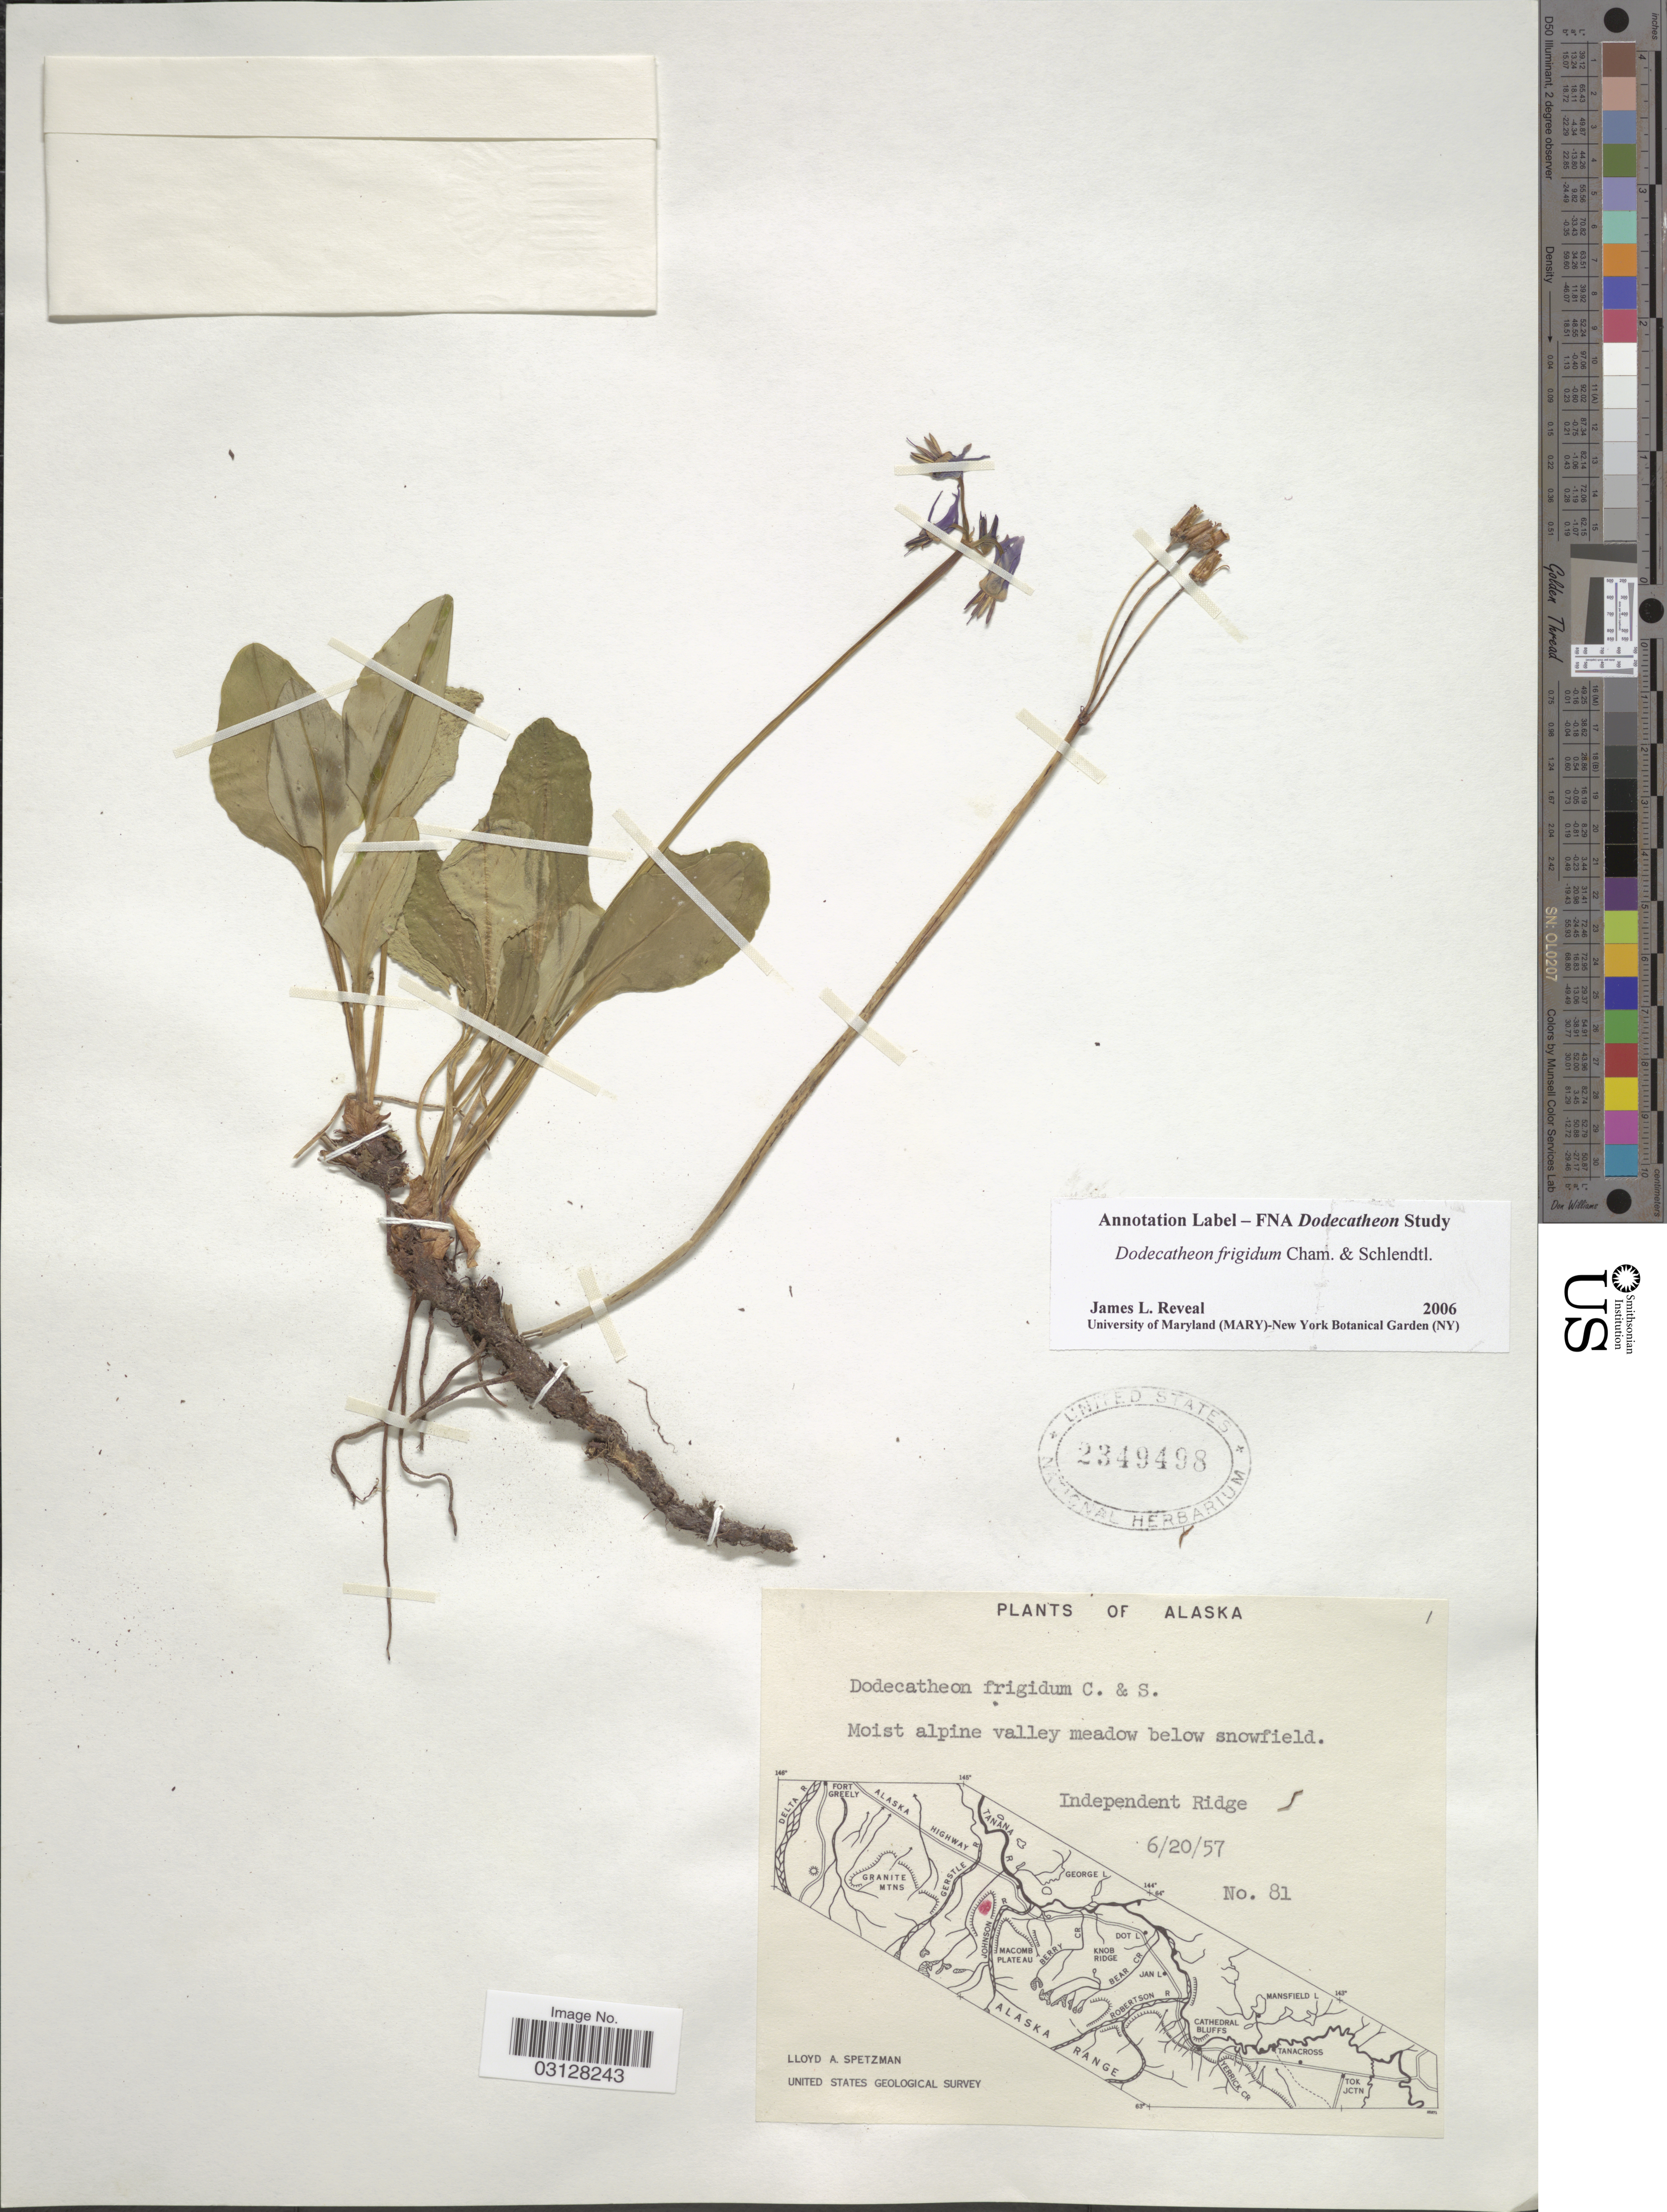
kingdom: Plantae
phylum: Tracheophyta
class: Magnoliopsida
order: Ericales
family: Primulaceae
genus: Dodecatheon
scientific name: Dodecatheon frigidum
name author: Cham. & Schltdl.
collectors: L. Spetzman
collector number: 81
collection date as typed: Transcribed d/m/y: 20/6/57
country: United States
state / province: Alaska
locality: Moist alpine valley meadow below snowfield. Independent Ridge.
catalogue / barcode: US 2349498